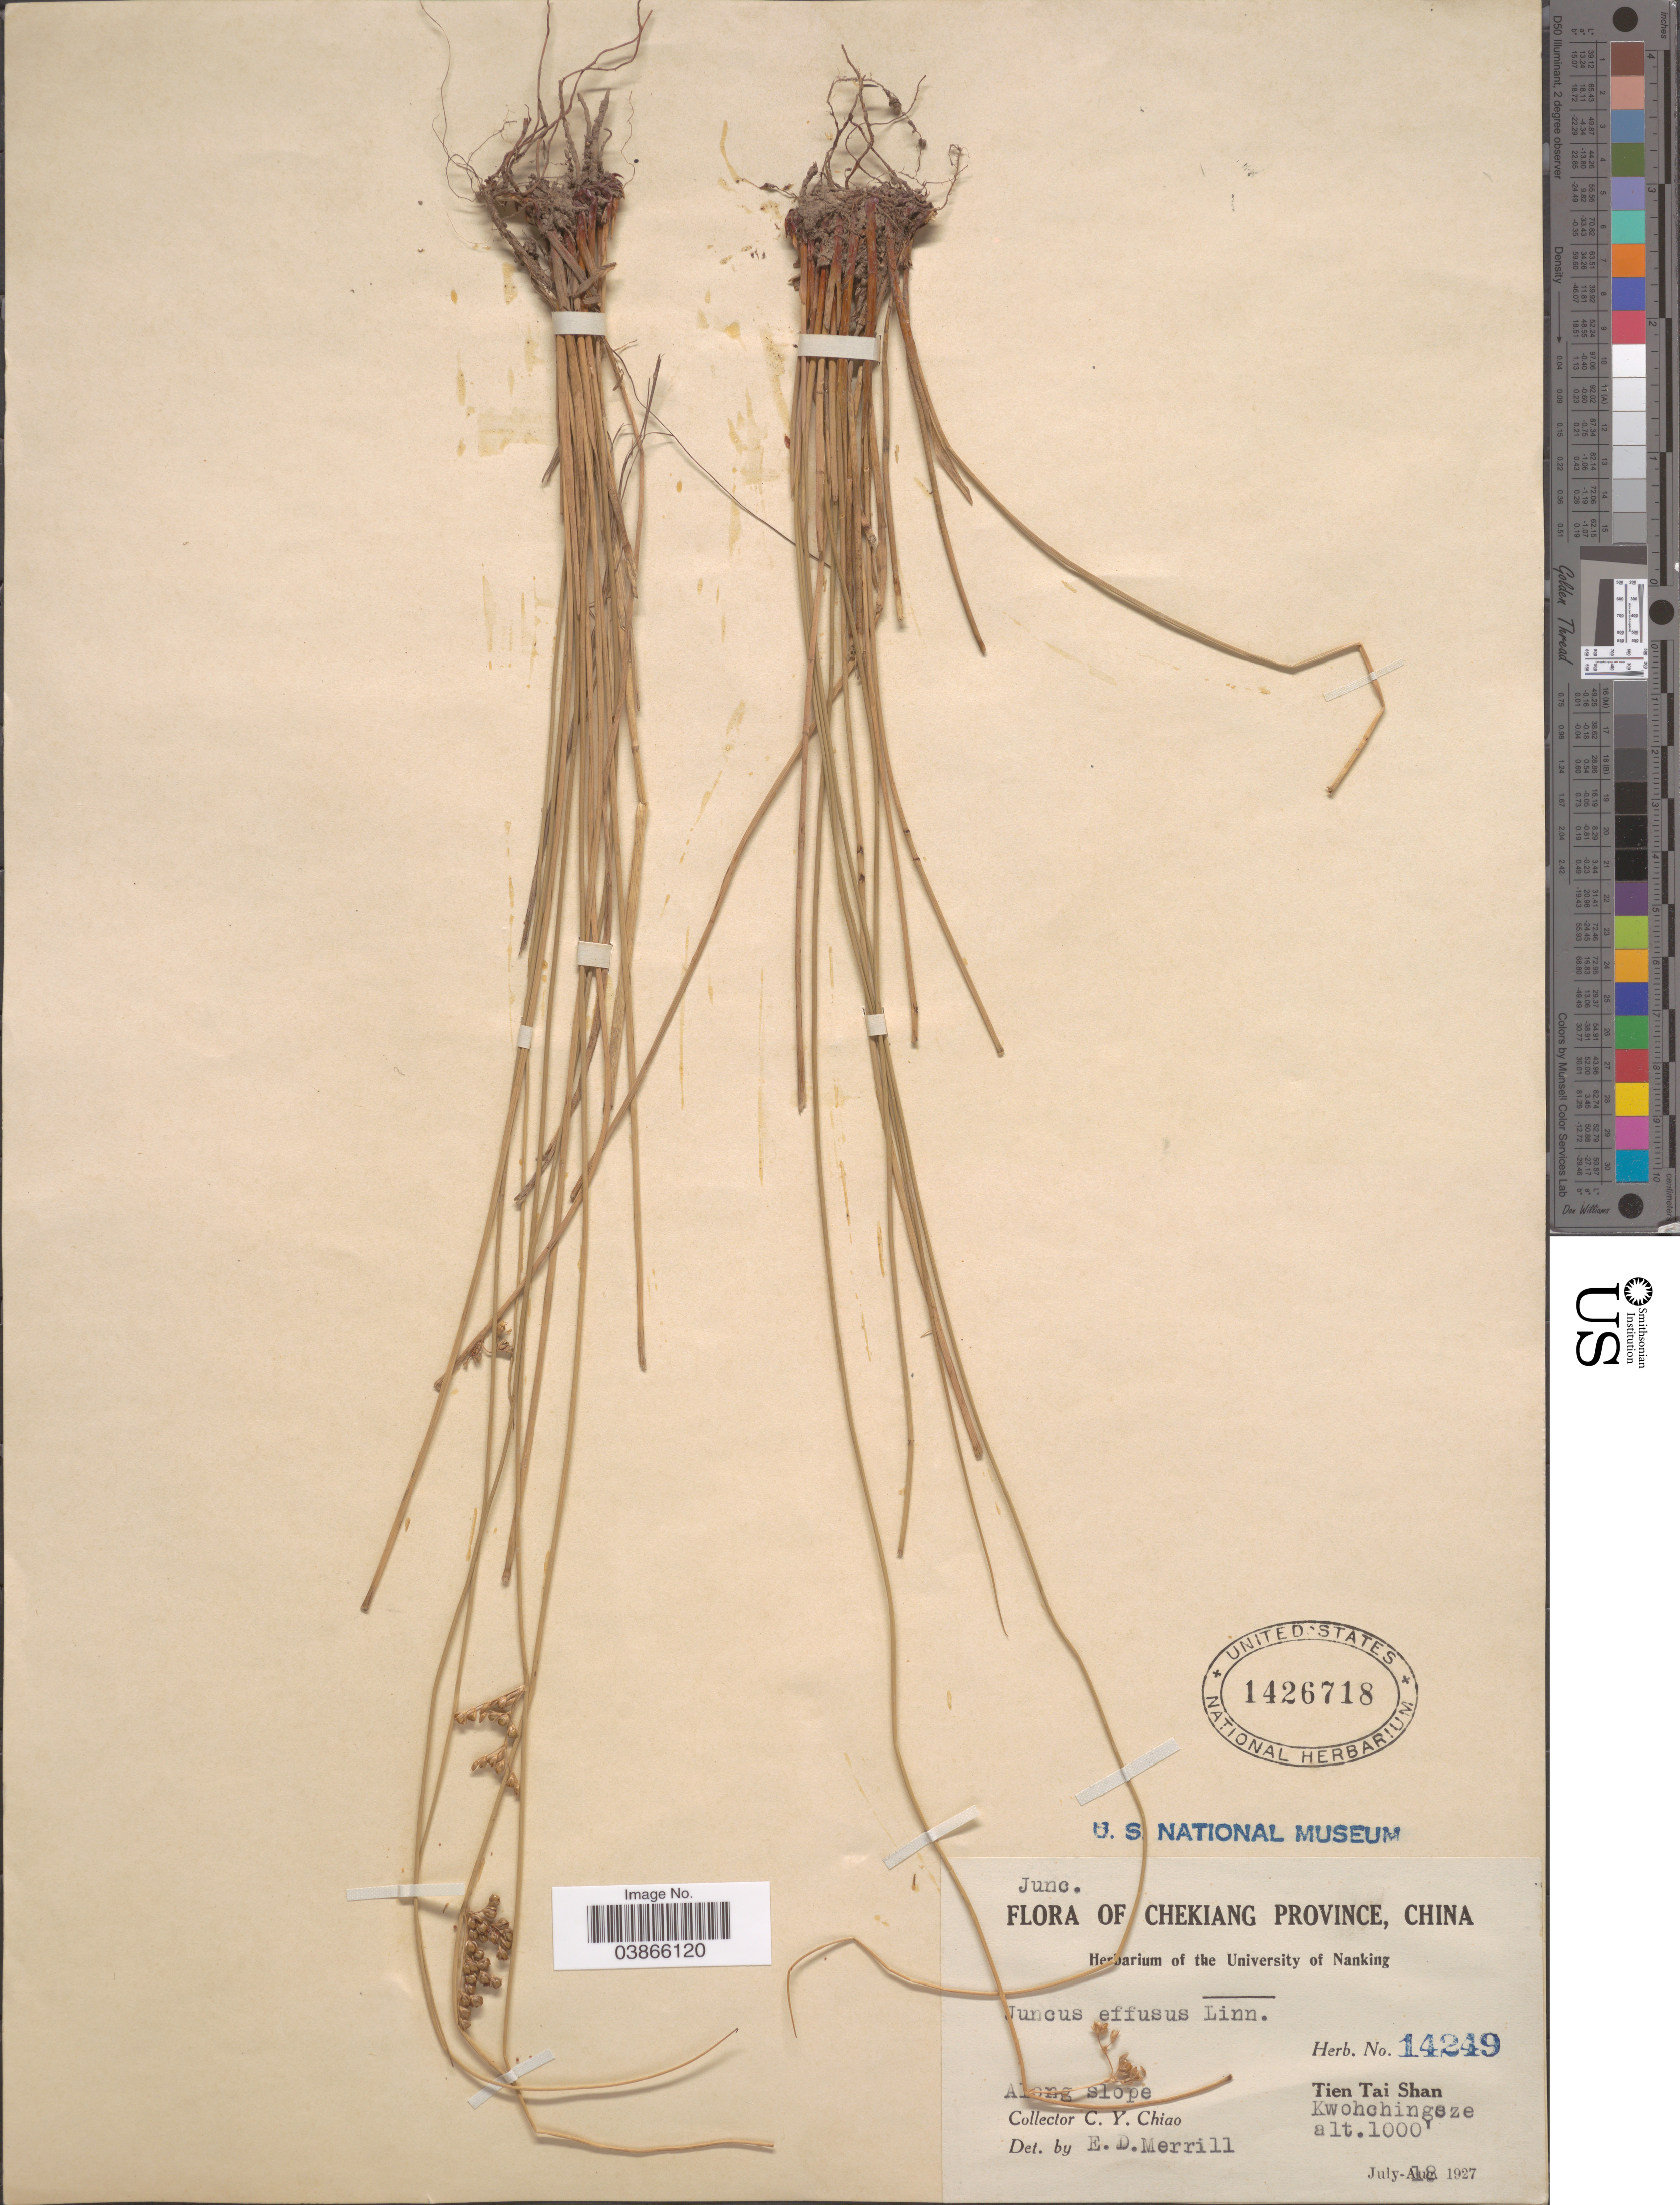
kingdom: Plantae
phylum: Tracheophyta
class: Liliopsida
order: Poales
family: Juncaceae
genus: Juncus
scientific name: Juncus effusus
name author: L.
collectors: C. Y. Chiao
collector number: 14249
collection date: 1927-07-18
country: China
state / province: Zhejiang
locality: Chekiang Province. Along slope. Tien Tai Shan. Kwohchingsze.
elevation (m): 305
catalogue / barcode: US 1426718